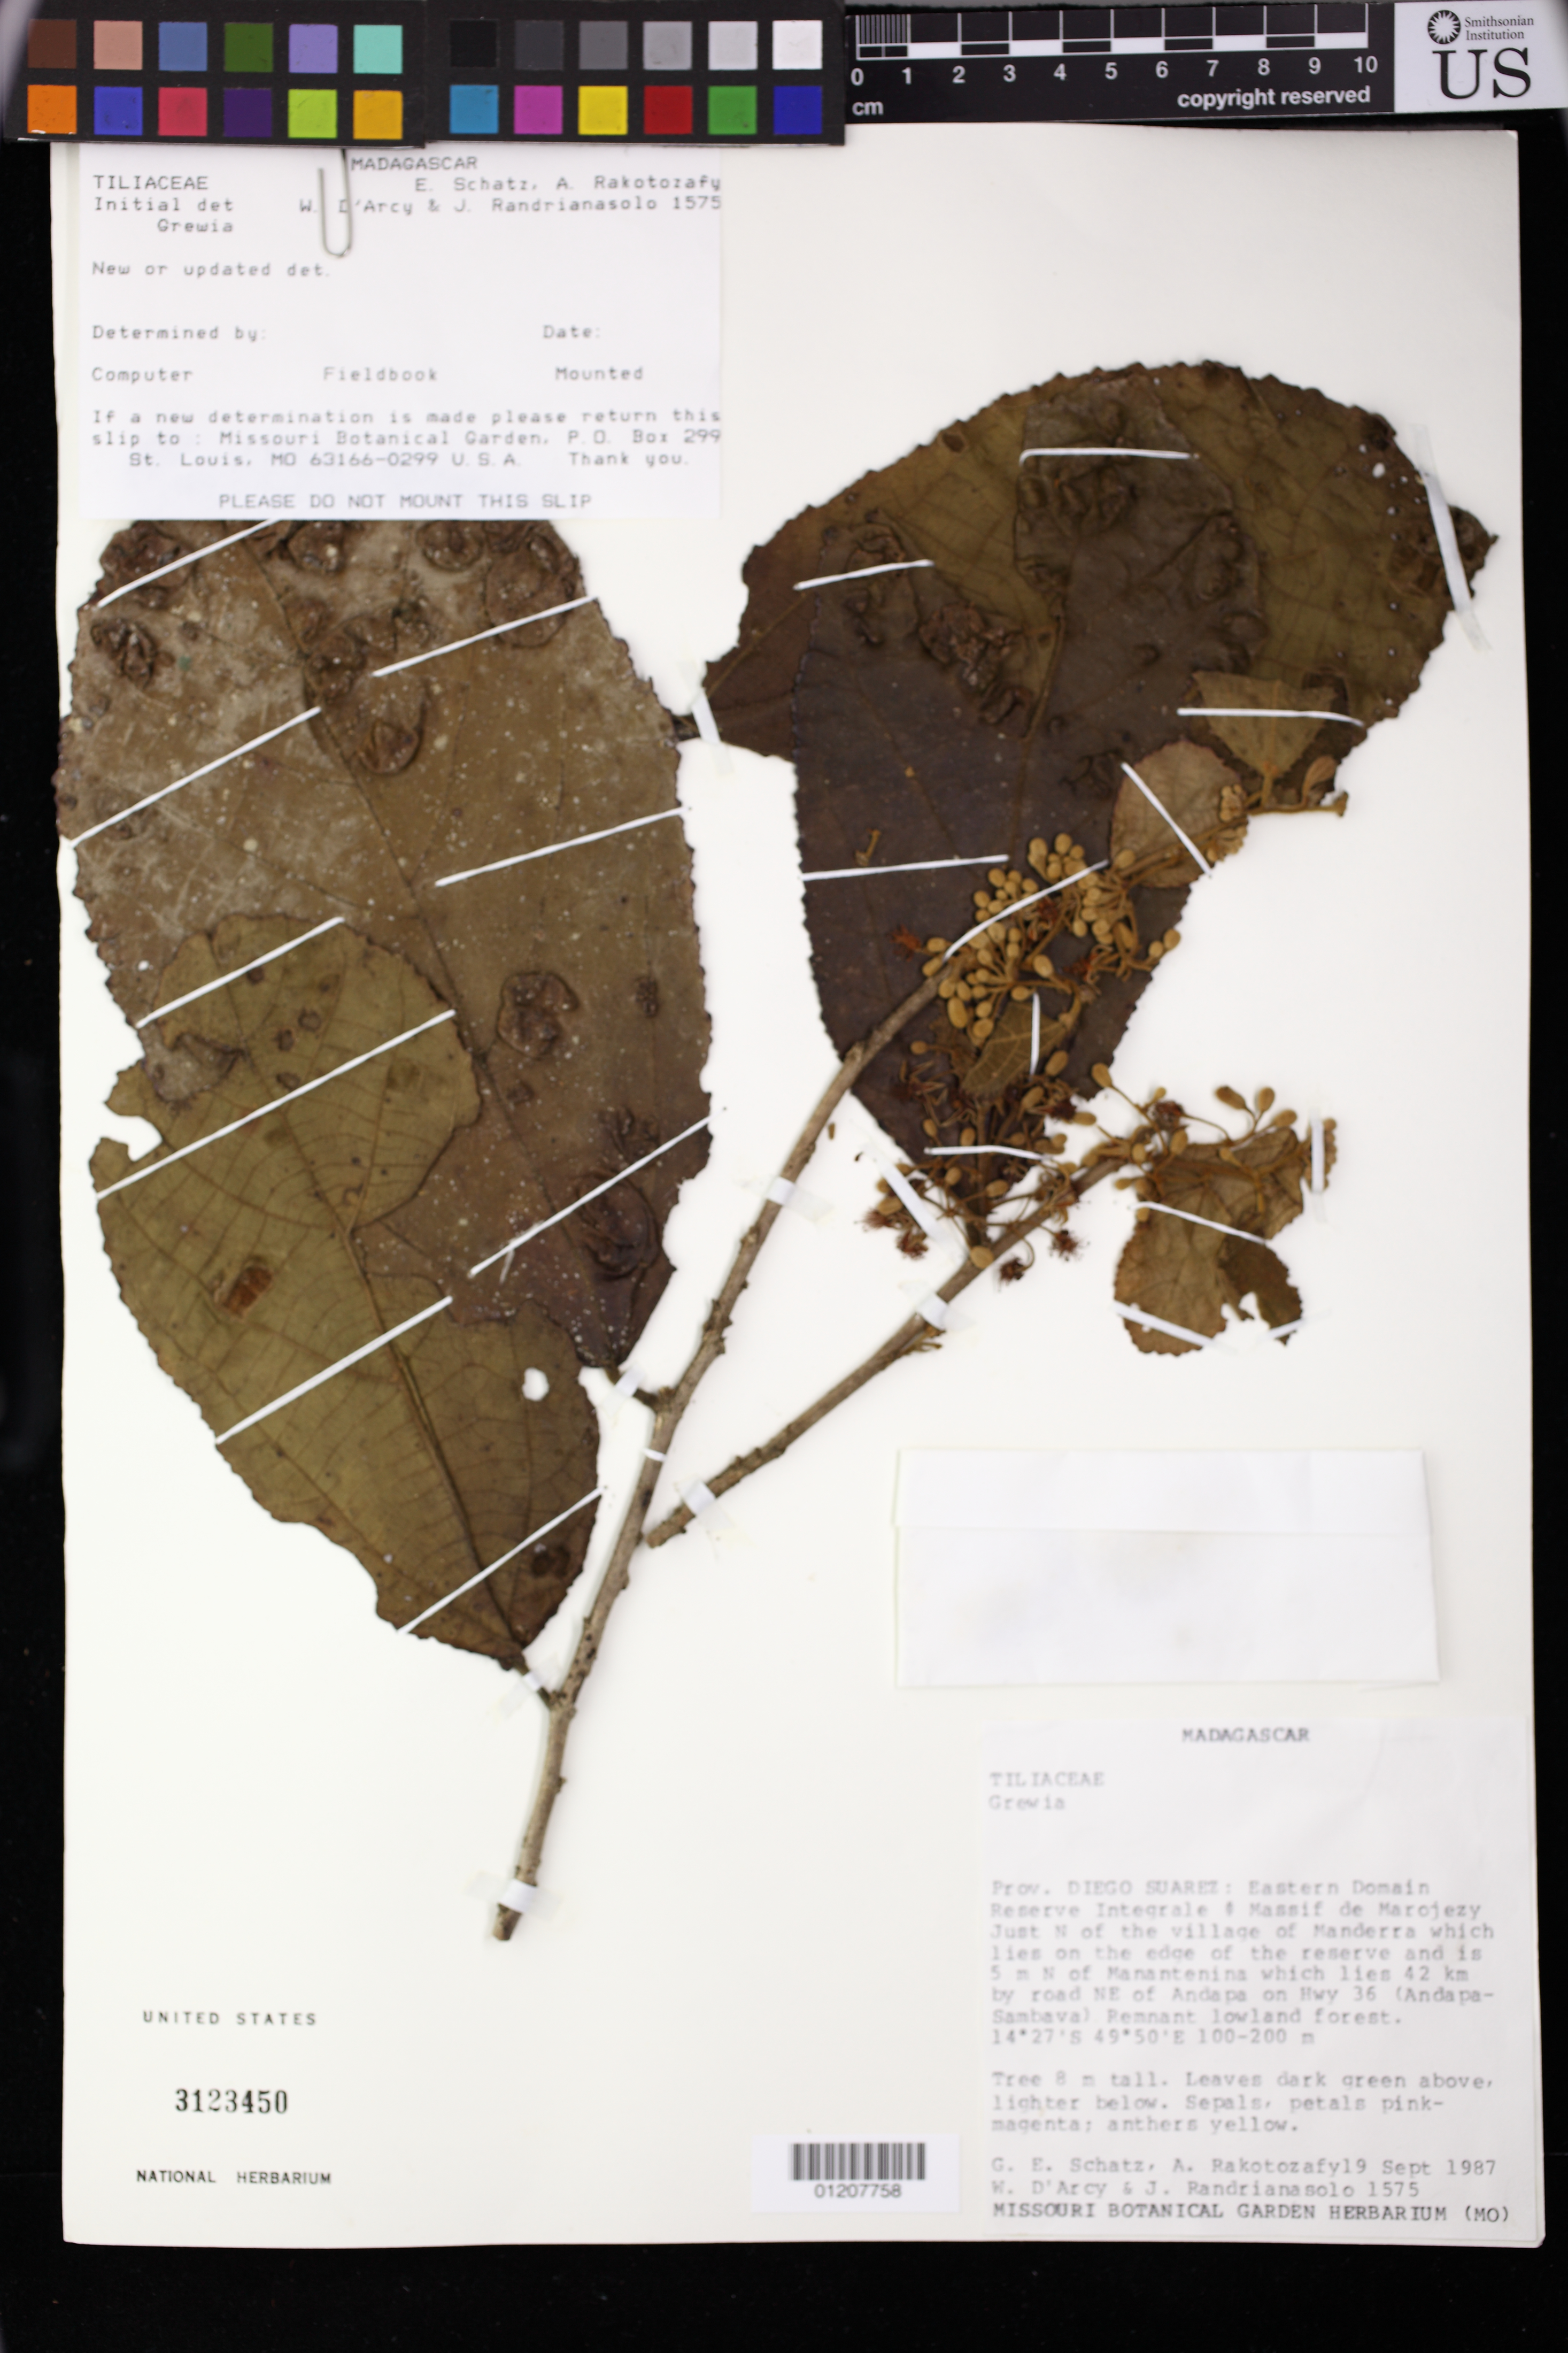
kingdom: Plantae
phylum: Tracheophyta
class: Magnoliopsida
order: Malvales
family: Malvaceae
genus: Grewia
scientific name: Grewia apetala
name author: Juss.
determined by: Jourdain-Fievet, L.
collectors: G. Schatz, A. Rakotozafy, W. G. D'Arcy & J. Randrianasolo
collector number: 1575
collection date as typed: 19 Sep 1987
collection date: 1987-09-19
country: Madagascar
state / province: Sava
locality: Prov. Diego Suarez: Eastern Domain Reserve Integrale & Massif de Marojezy. Just N of the village of Manderra which lies on the edge of the reserve and is 5 m N of Manantenina which lies 42 km by road NE of Andapa on Hwy 36 (Andapa-Sambava)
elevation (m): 100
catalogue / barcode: US 3123450